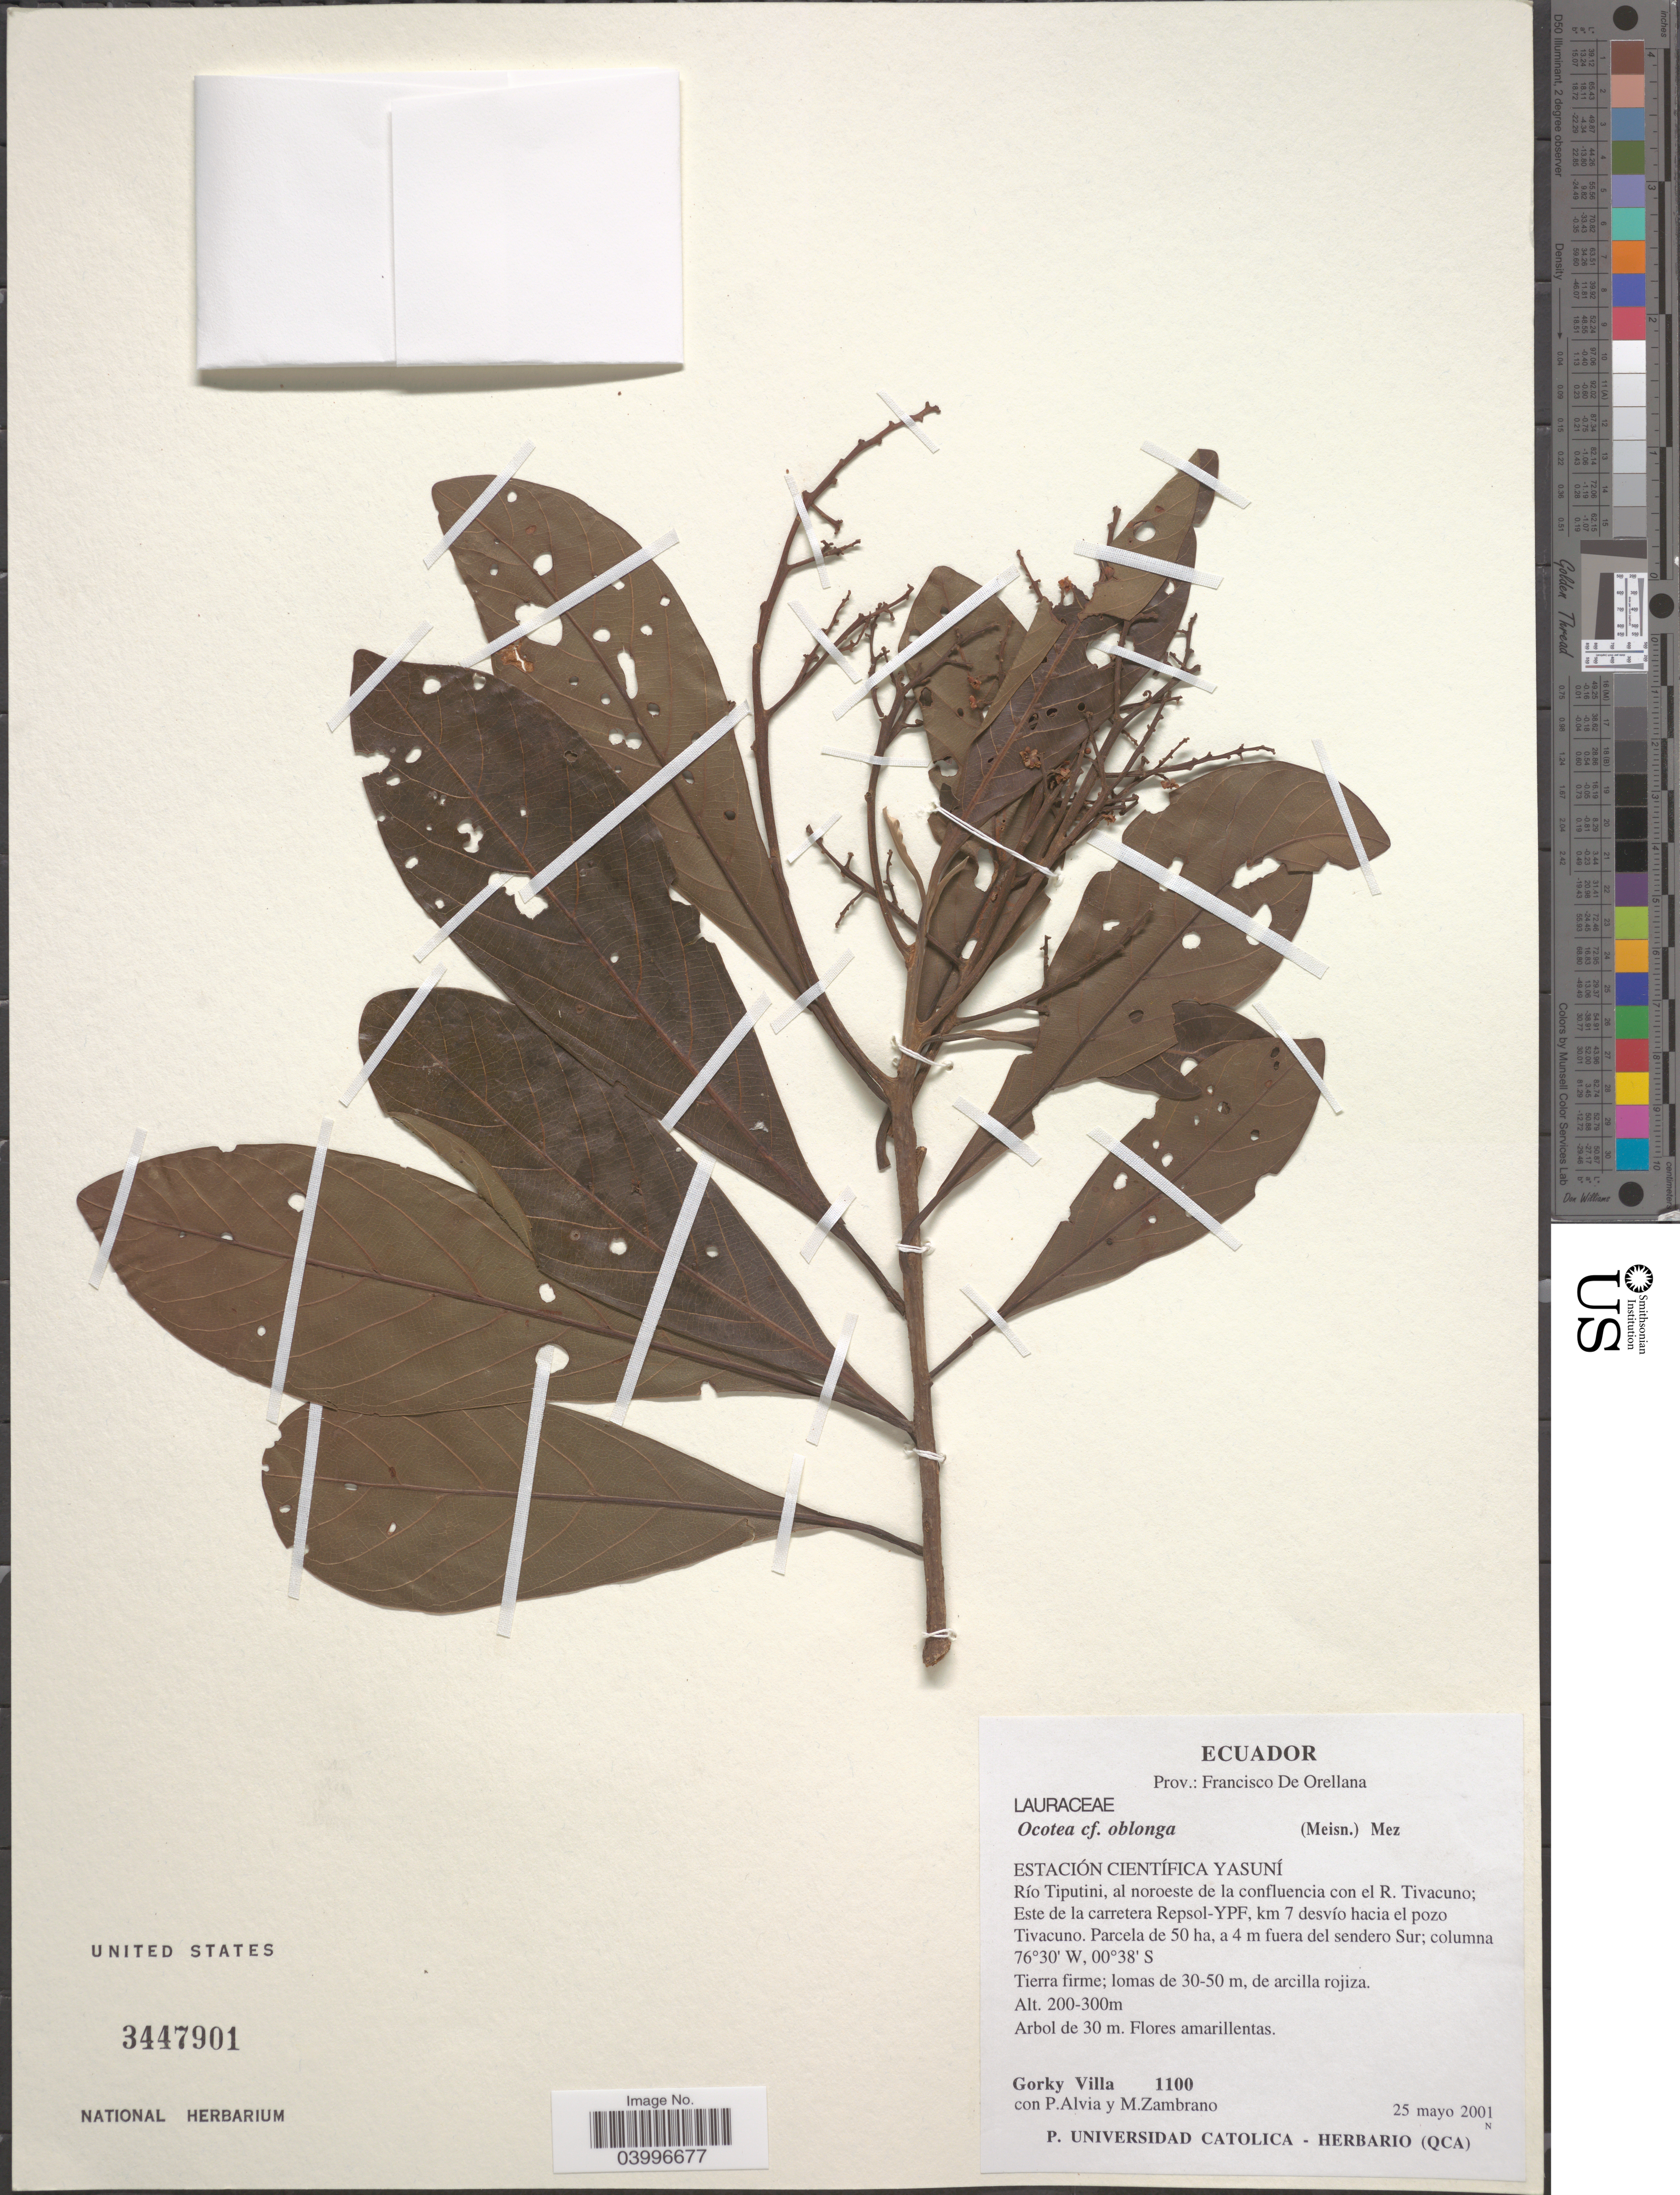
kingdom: Plantae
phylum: Tracheophyta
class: Magnoliopsida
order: Laurales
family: Lauraceae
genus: Ocotea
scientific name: Ocotea oblonga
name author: (Meisn.) Mez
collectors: G. Villa, P. Alvia & M. Zambrano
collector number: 1100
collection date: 2001-05-25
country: Ecuador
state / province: Orellana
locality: Prov.: Francisco De Orellana. Estación Científica Yasuní. Río Tiputuni, al noroeste de la confluencia con el R. Tivacuno; Este de la carretera Repsol-YPF, km 7 desvío hacia el pozo Tivacuno. Parcela de 50 ha, 4 m fuera del sendero Sur.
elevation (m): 200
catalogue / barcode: US 3447901